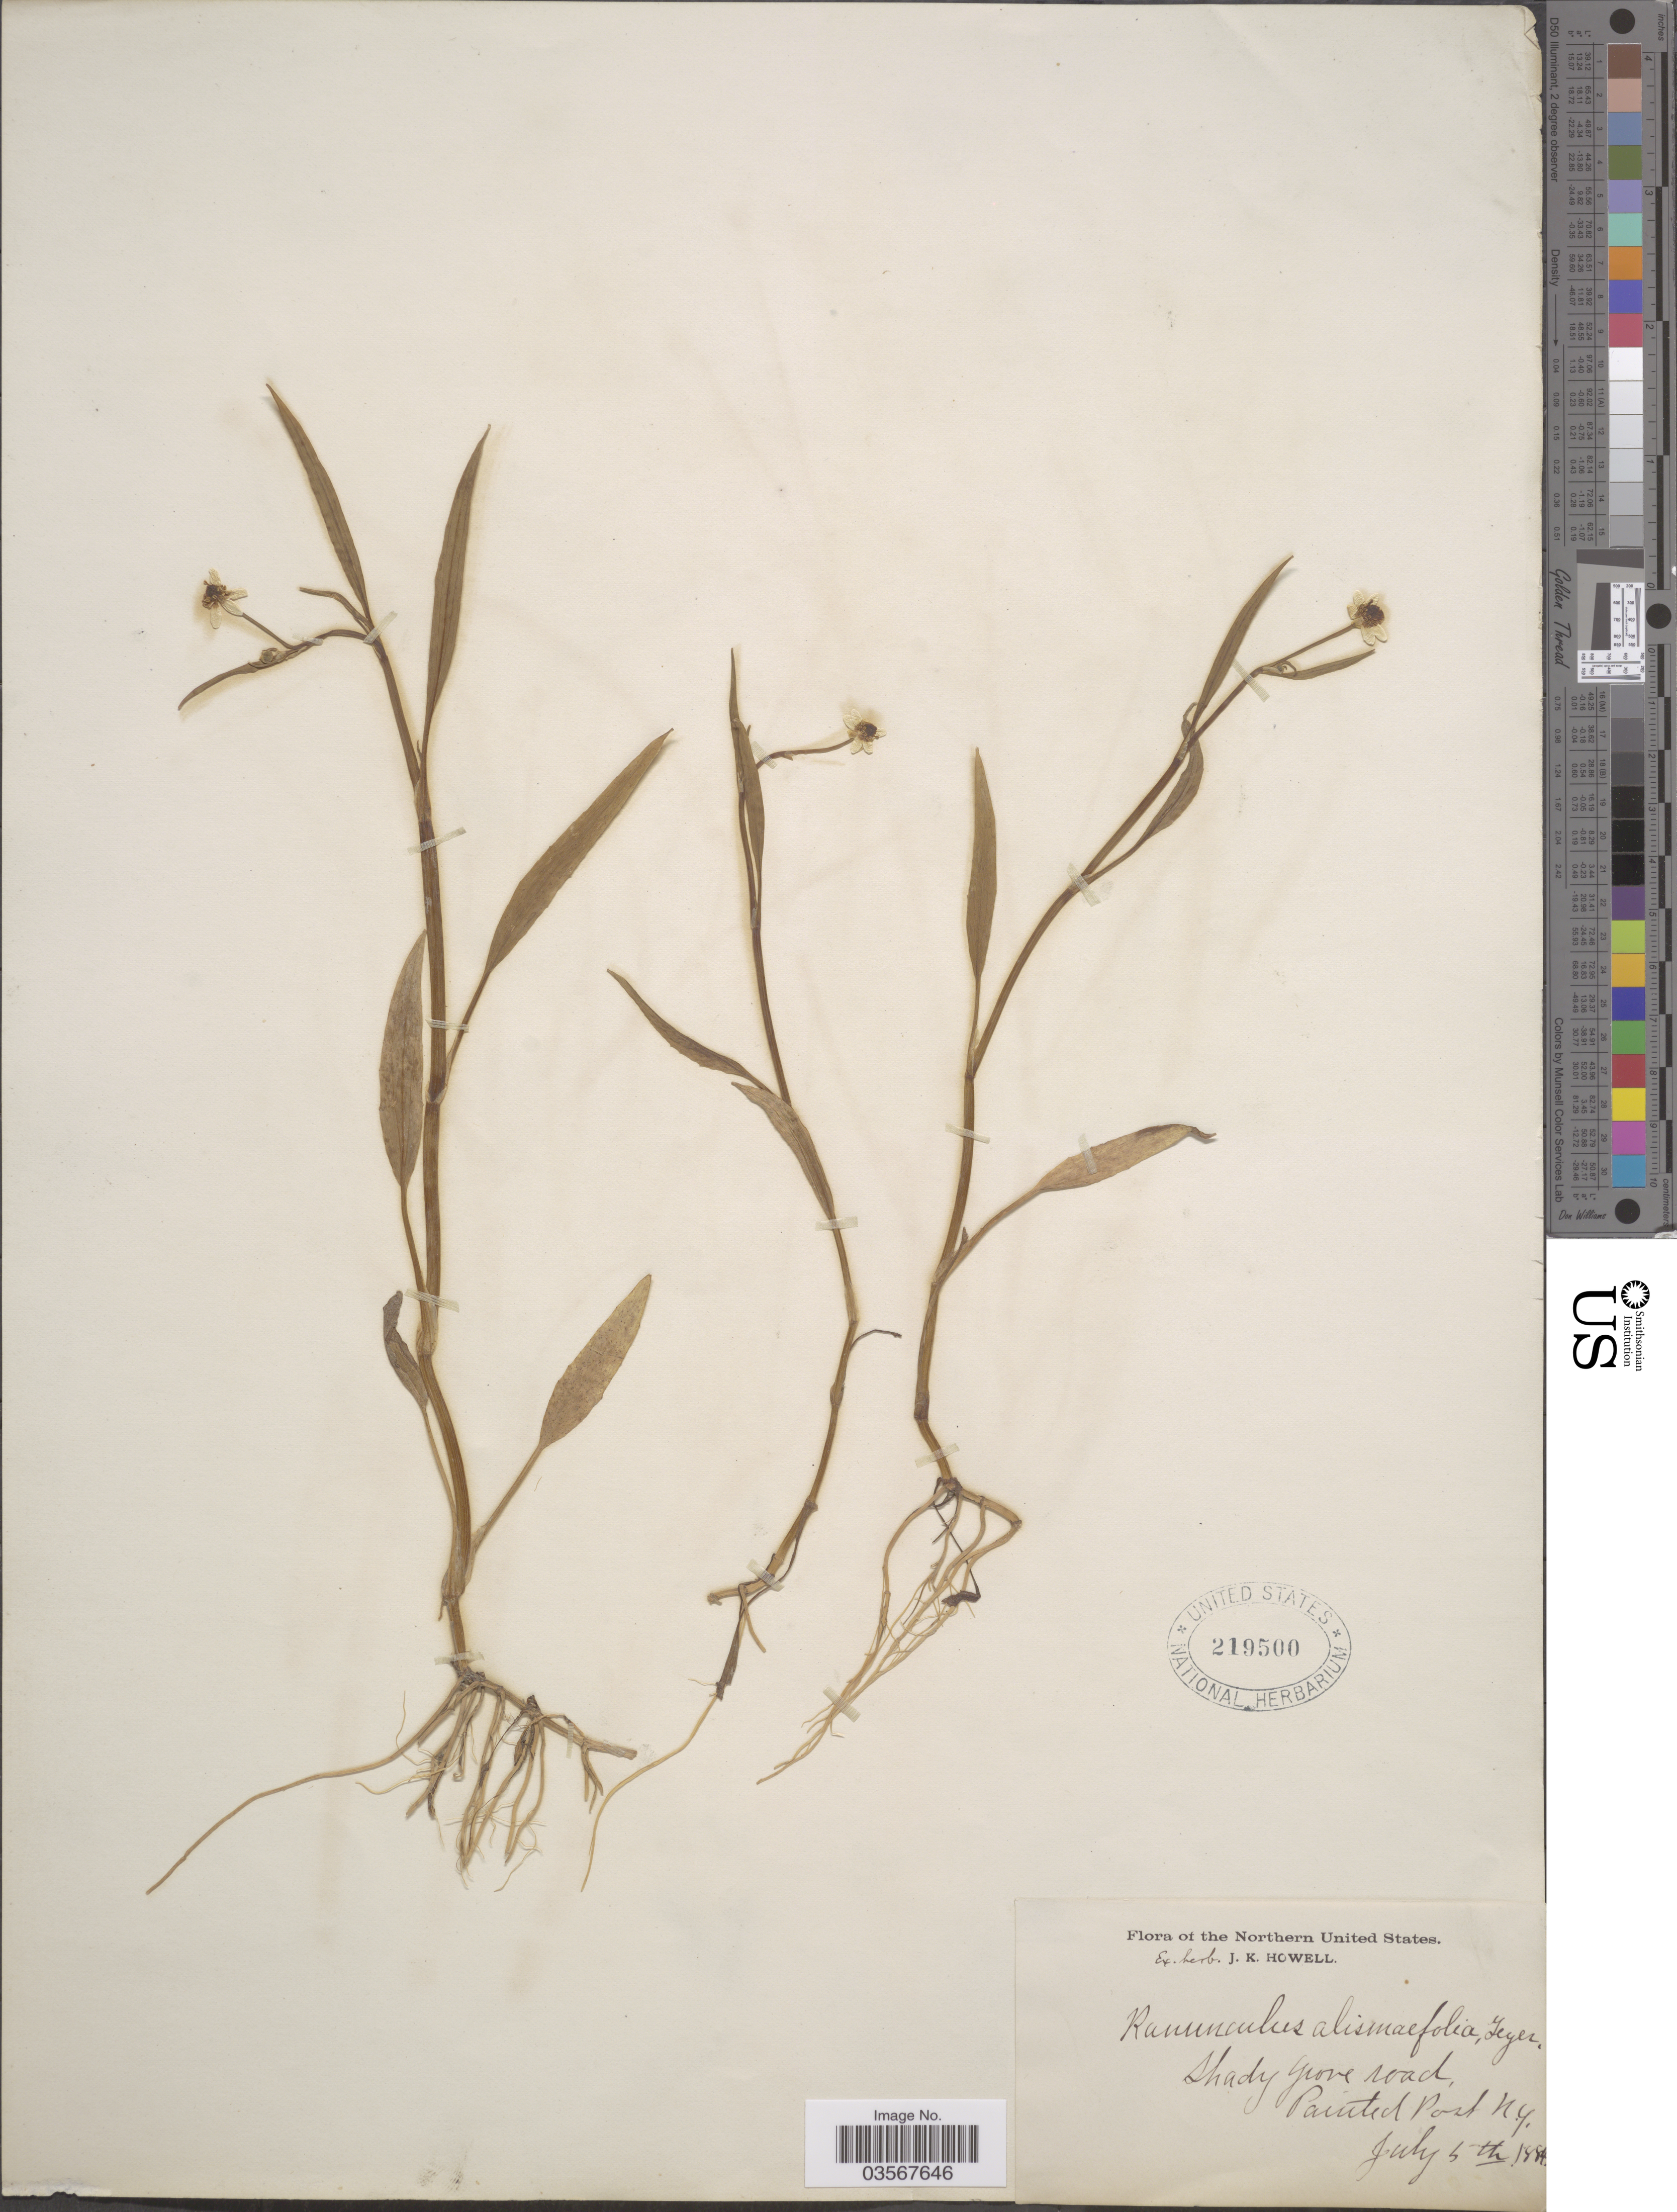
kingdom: Plantae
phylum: Tracheophyta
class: Magnoliopsida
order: Ranunculales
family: Ranunculaceae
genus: Ranunculus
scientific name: Ranunculus laxicaulis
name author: (Torr. & A. Gray) Darby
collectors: Ex herb. J. K. Howell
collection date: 1884-07-05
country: United States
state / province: New York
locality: Northern United States. Shady Grove road, Painted Post.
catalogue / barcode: US 219500